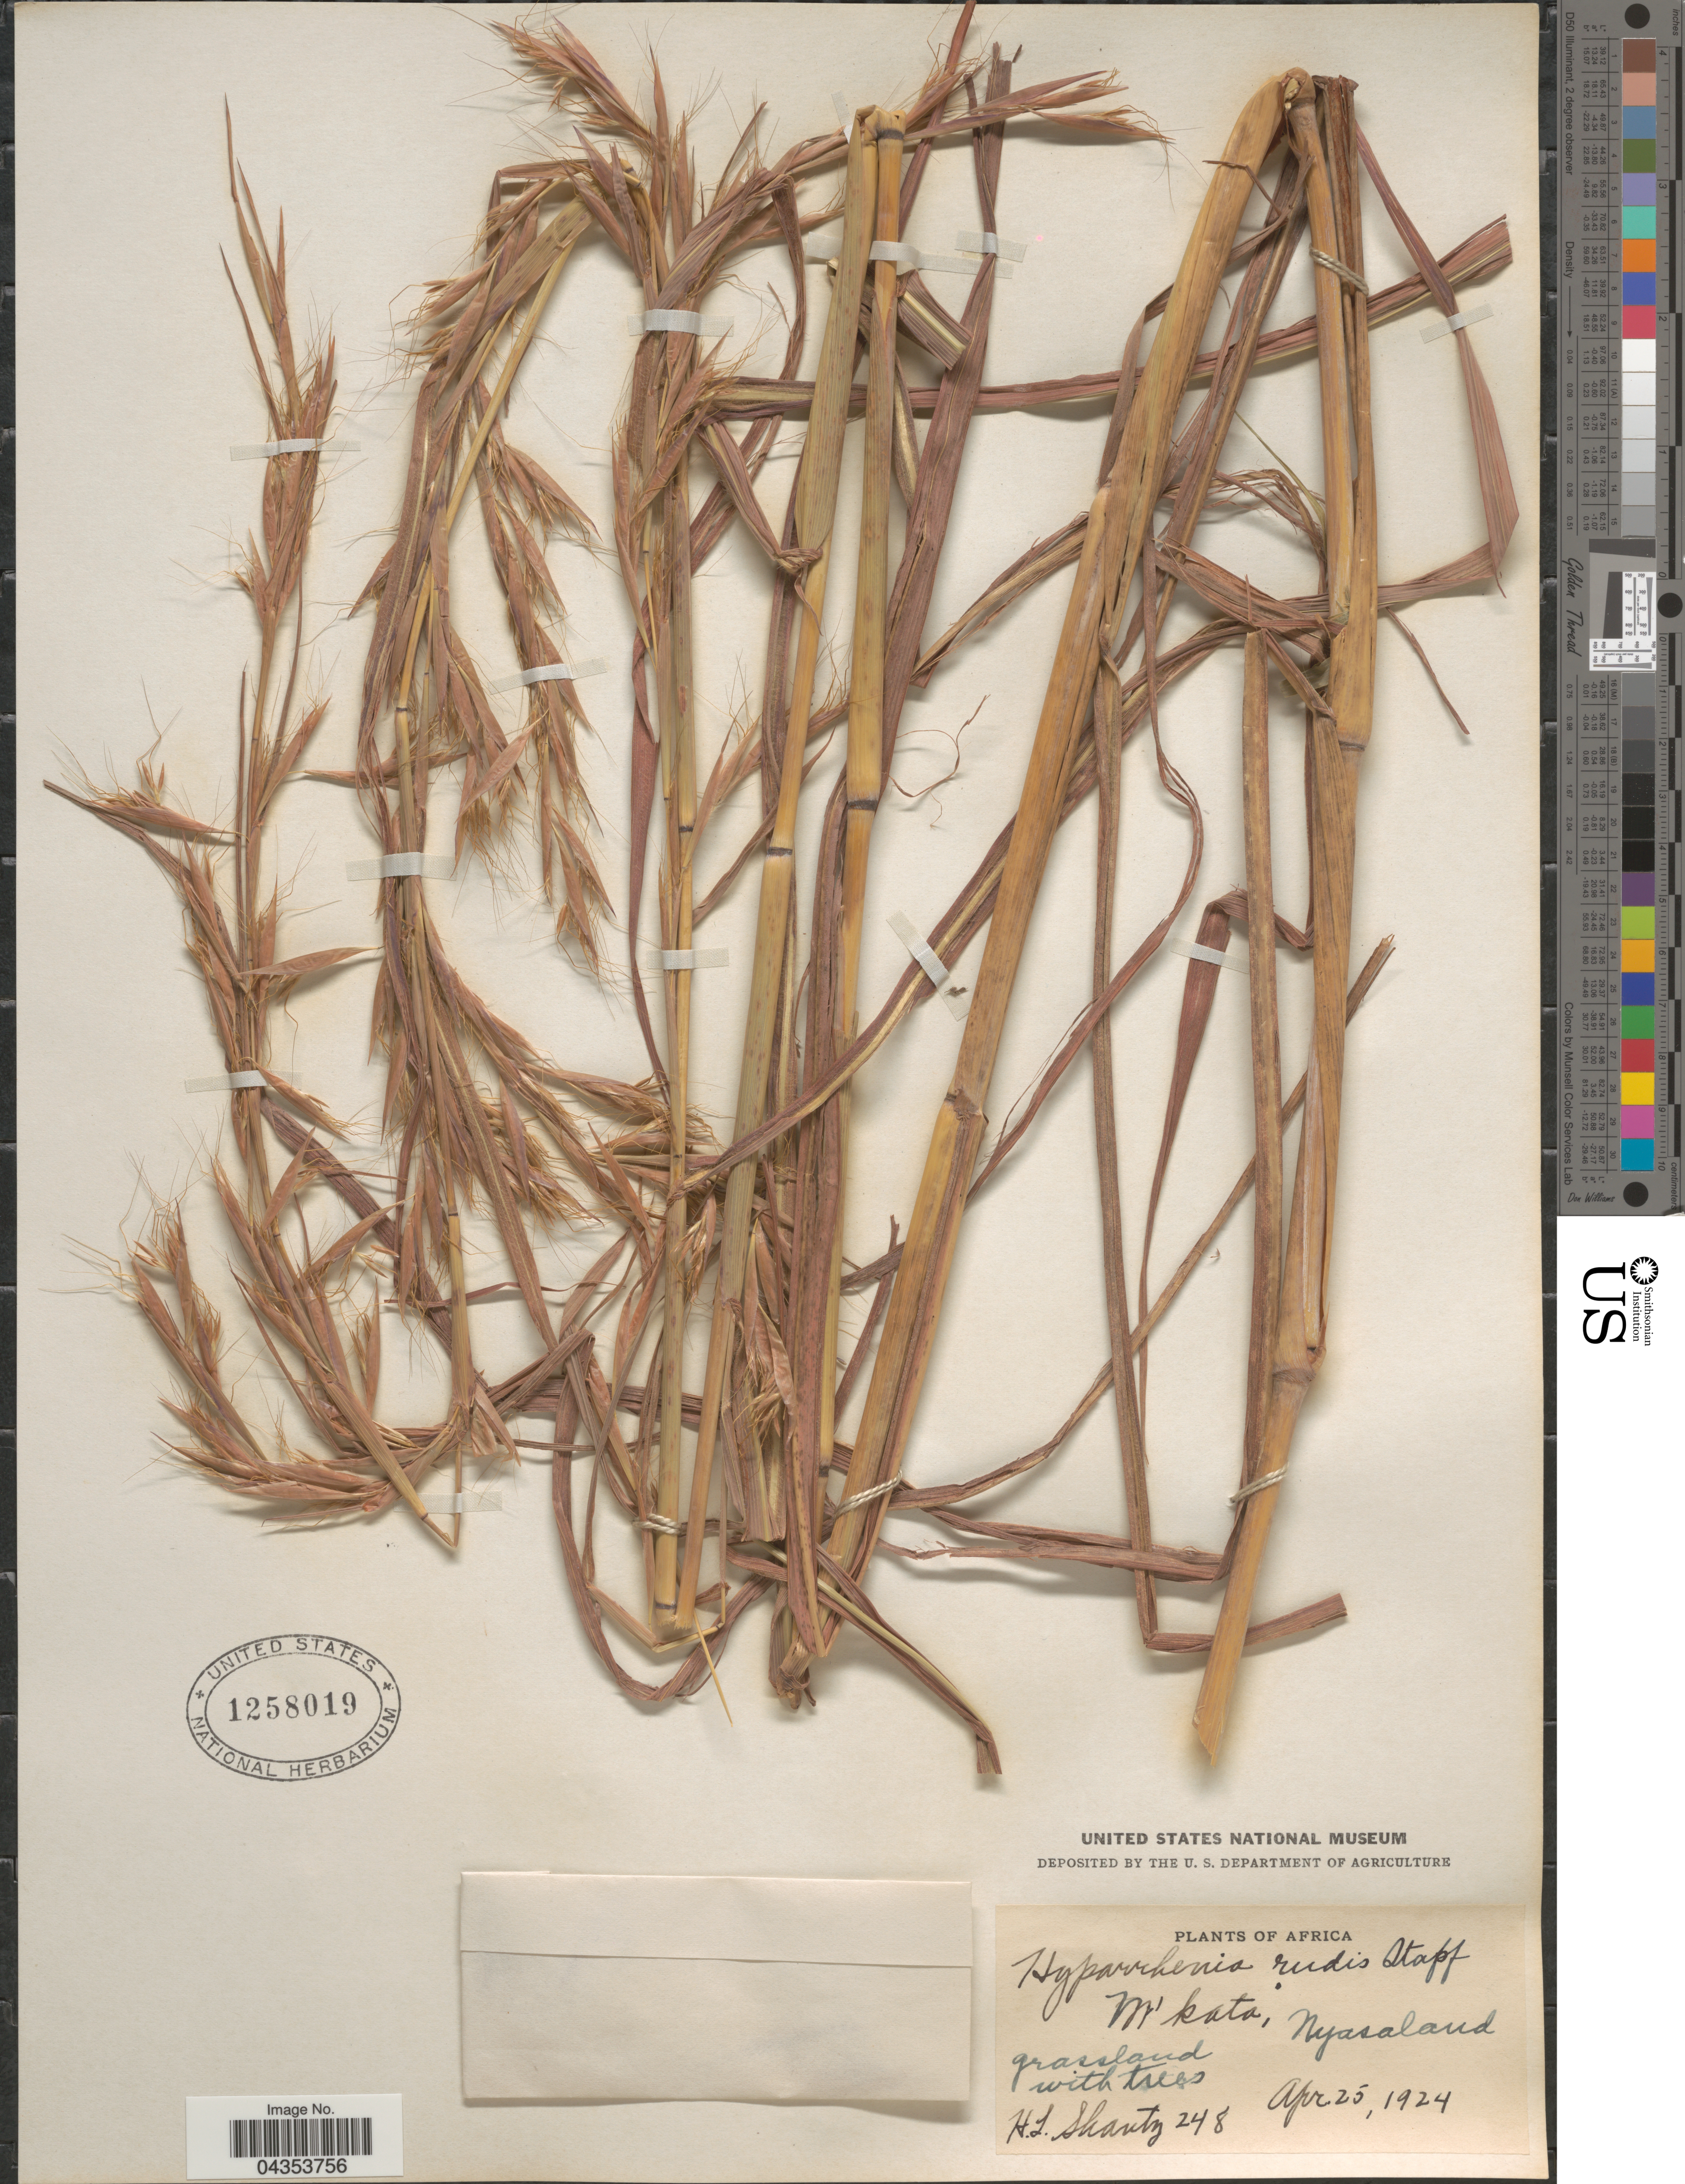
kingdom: Plantae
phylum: Tracheophyta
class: Liliopsida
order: Poales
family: Poaceae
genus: Hyparrhenia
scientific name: Hyparrhenia rudis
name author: Stapf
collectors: H. Shantz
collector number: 248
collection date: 1924-04-25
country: Malawi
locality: M'kata, Nyasaland.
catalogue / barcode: US 1258019